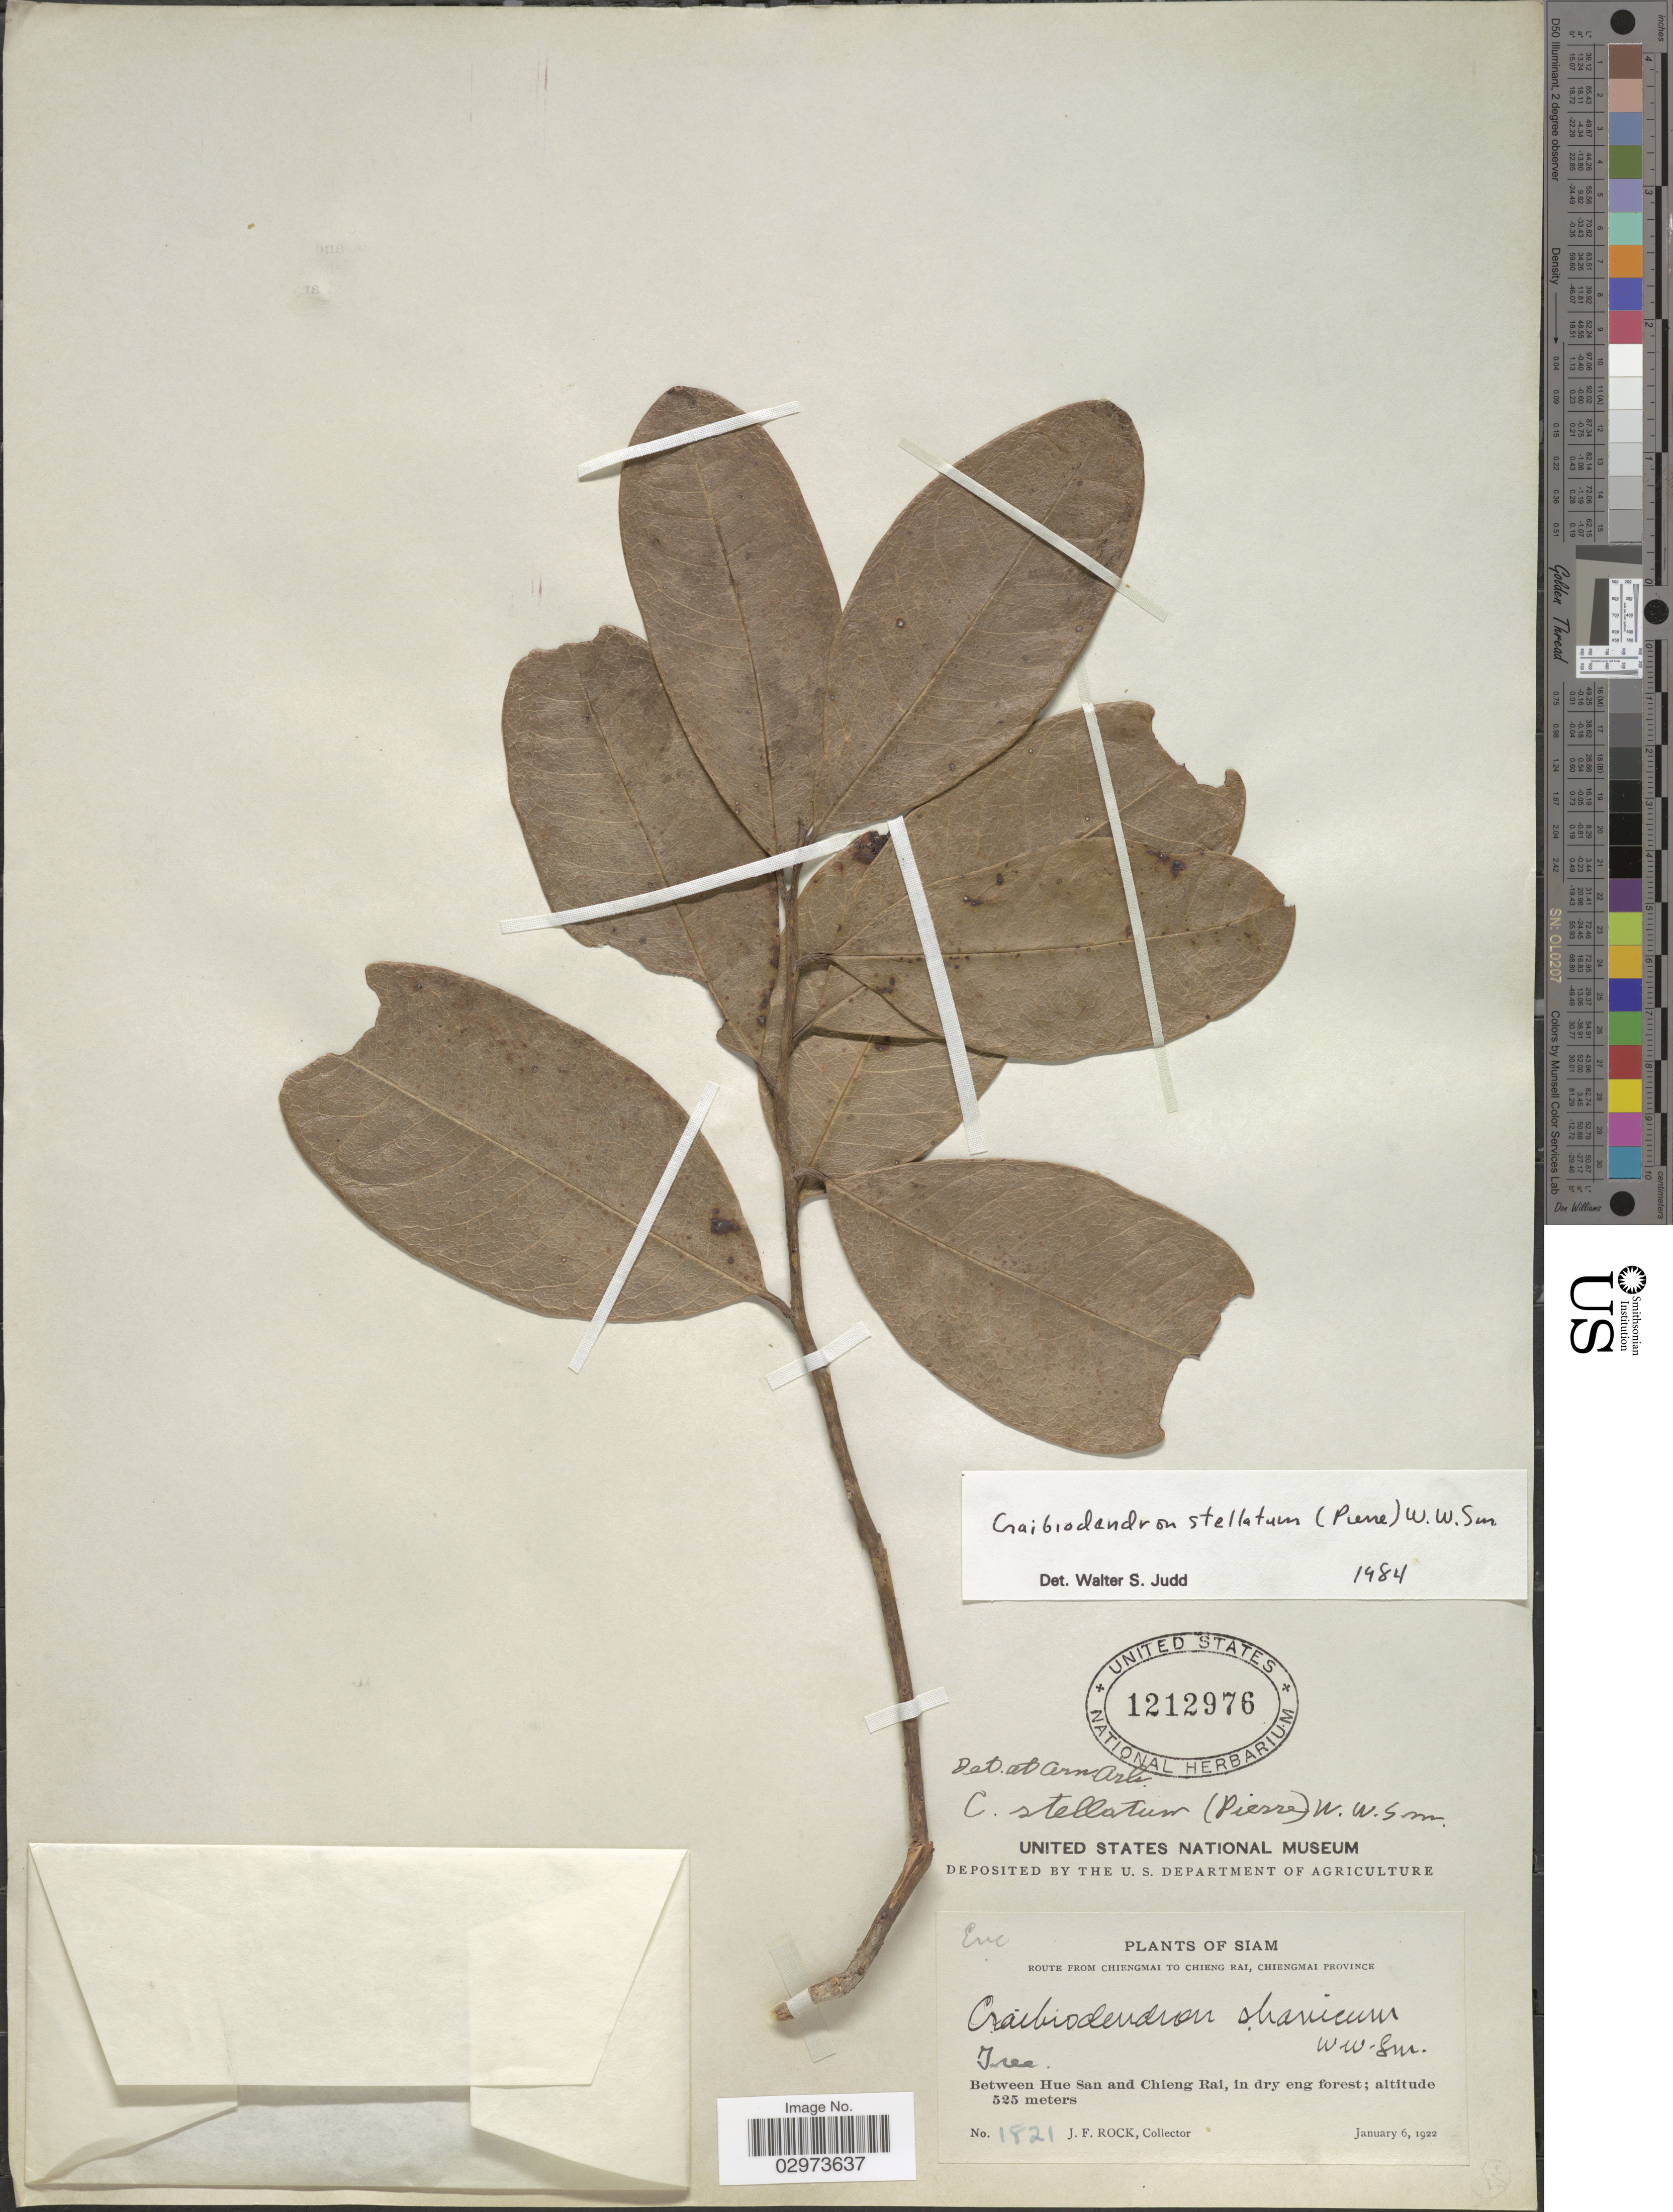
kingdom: Plantae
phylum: Tracheophyta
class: Magnoliopsida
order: Ericales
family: Ericaceae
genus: Craibiodendron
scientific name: Craibiodendron stellatum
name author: W.W. Sm.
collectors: J. Rock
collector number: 1821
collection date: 1922-01-06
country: Thailand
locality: Route from Chiengmai to Chieng Rai, Chiengmai Province. Between Hue San and Chieng Rai.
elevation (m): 525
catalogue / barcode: US 1212976